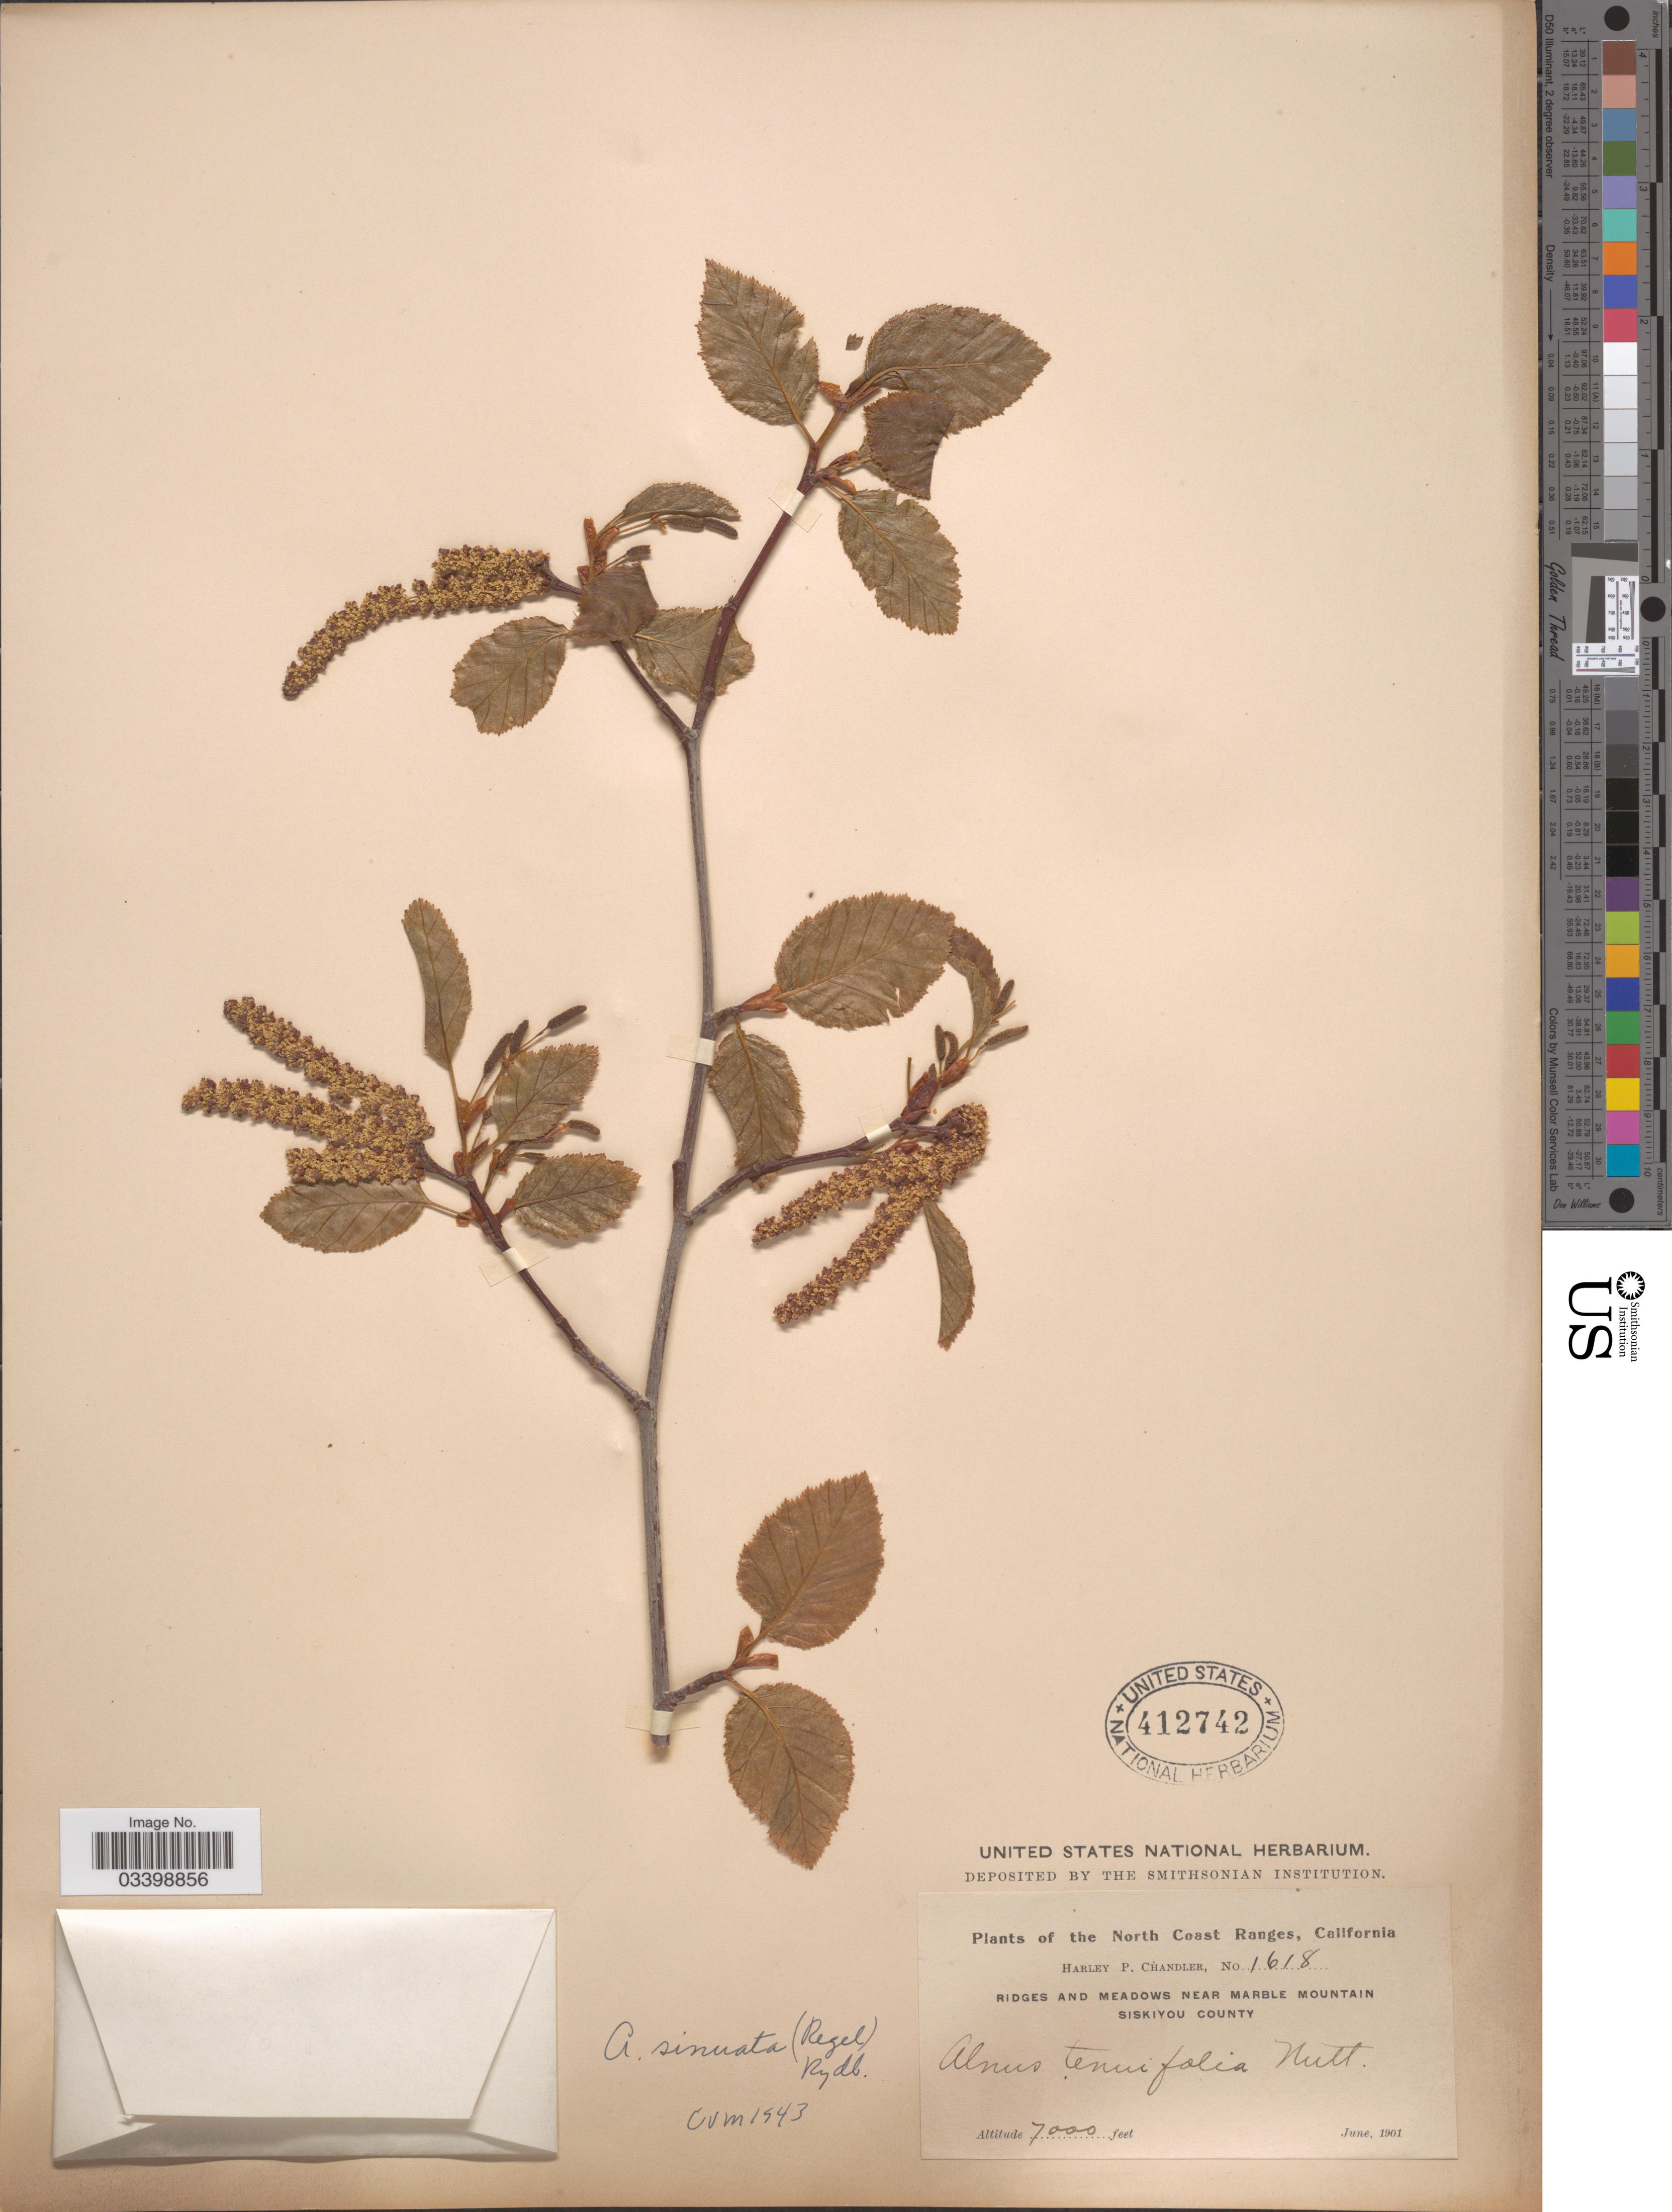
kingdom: Plantae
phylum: Tracheophyta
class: Magnoliopsida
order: Fagales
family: Betulaceae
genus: Alnus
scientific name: Alnus viridis subsp. sinuata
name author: Regel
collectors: H. Chandler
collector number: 1618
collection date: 1901-06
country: United States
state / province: California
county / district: Siskiyou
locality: The North Coast Ranges. Ridges and Meadows near Marble Mountain, Siskiyou County.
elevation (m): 2134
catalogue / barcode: US 412742